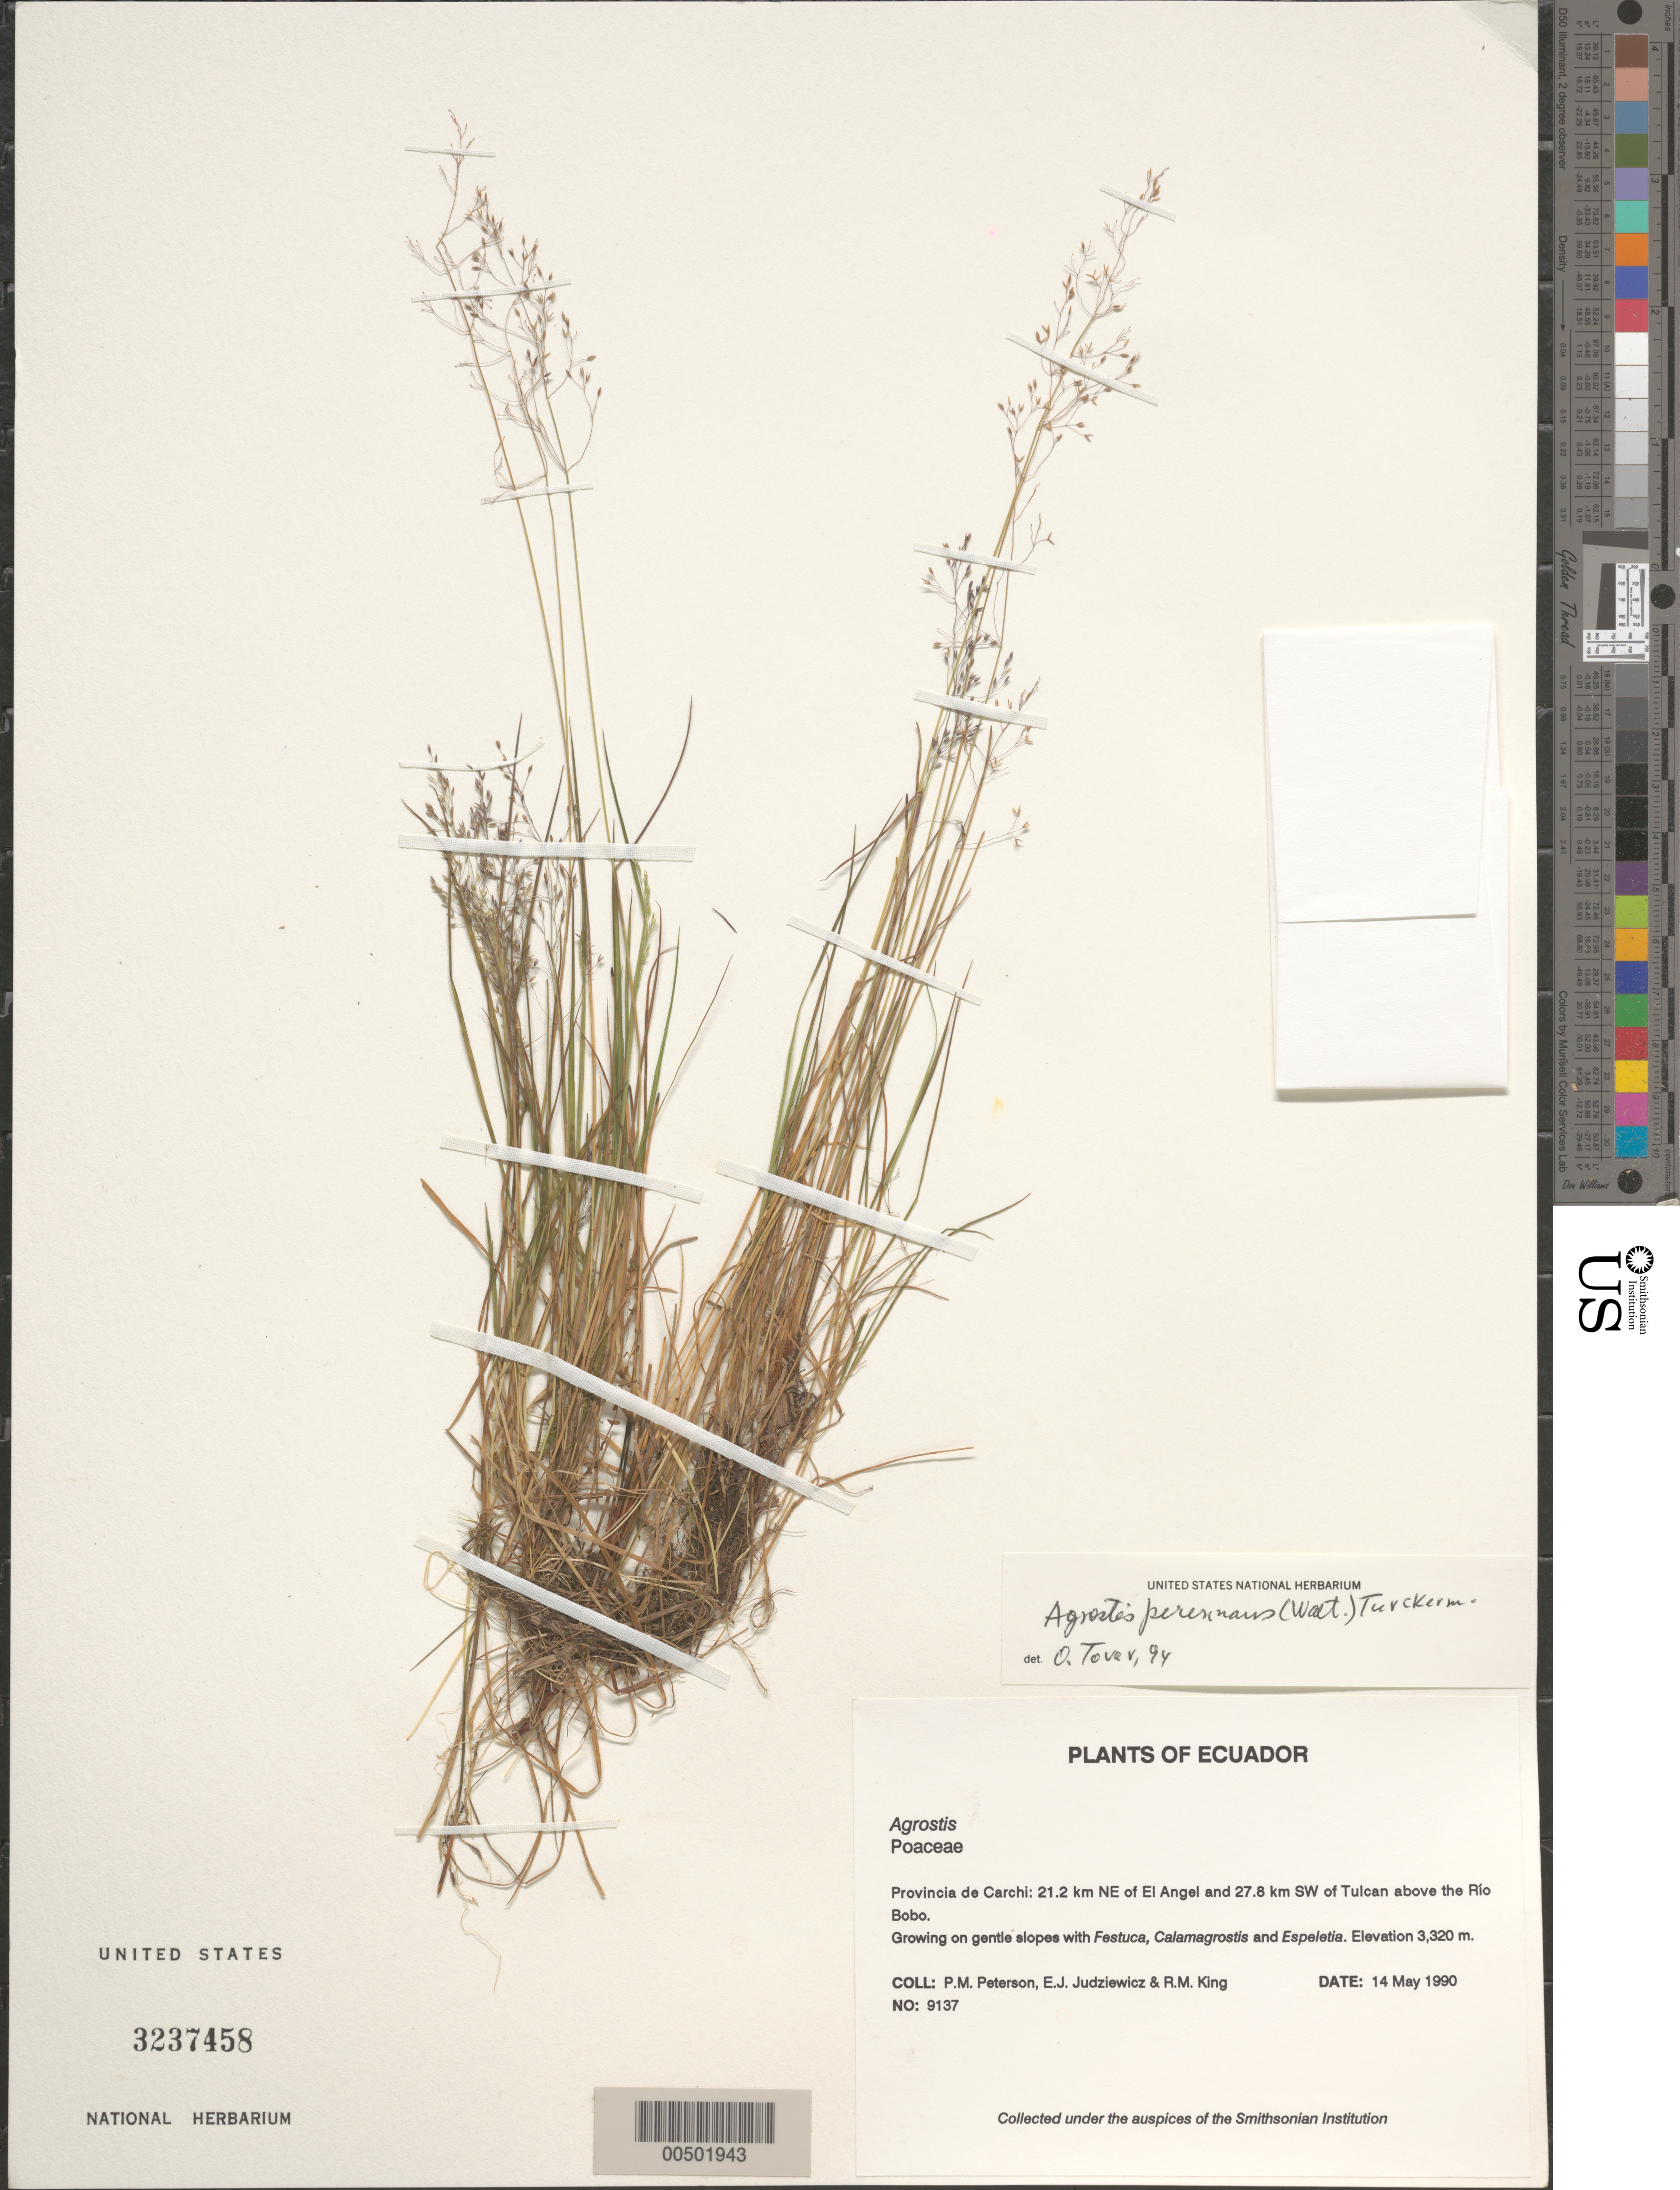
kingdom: Plantae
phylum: Tracheophyta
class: Liliopsida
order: Poales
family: Poaceae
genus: Agrostis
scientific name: Agrostis perennans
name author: (Walter) Tuck.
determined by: Tovar, Óscar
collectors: P. M. Peterson, E. J. Judziewicz & R. M. King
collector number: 09137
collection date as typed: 14 May 1990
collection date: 1990-05-14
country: Ecuador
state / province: Carchi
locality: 21.2 km NE of El Angel and 27.8 km SW of Tulcan above the Río Bobo.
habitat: Growing on gentle slopes with Festuca, Calamagrostis and Espeletia.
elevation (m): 3320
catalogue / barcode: US 3237458